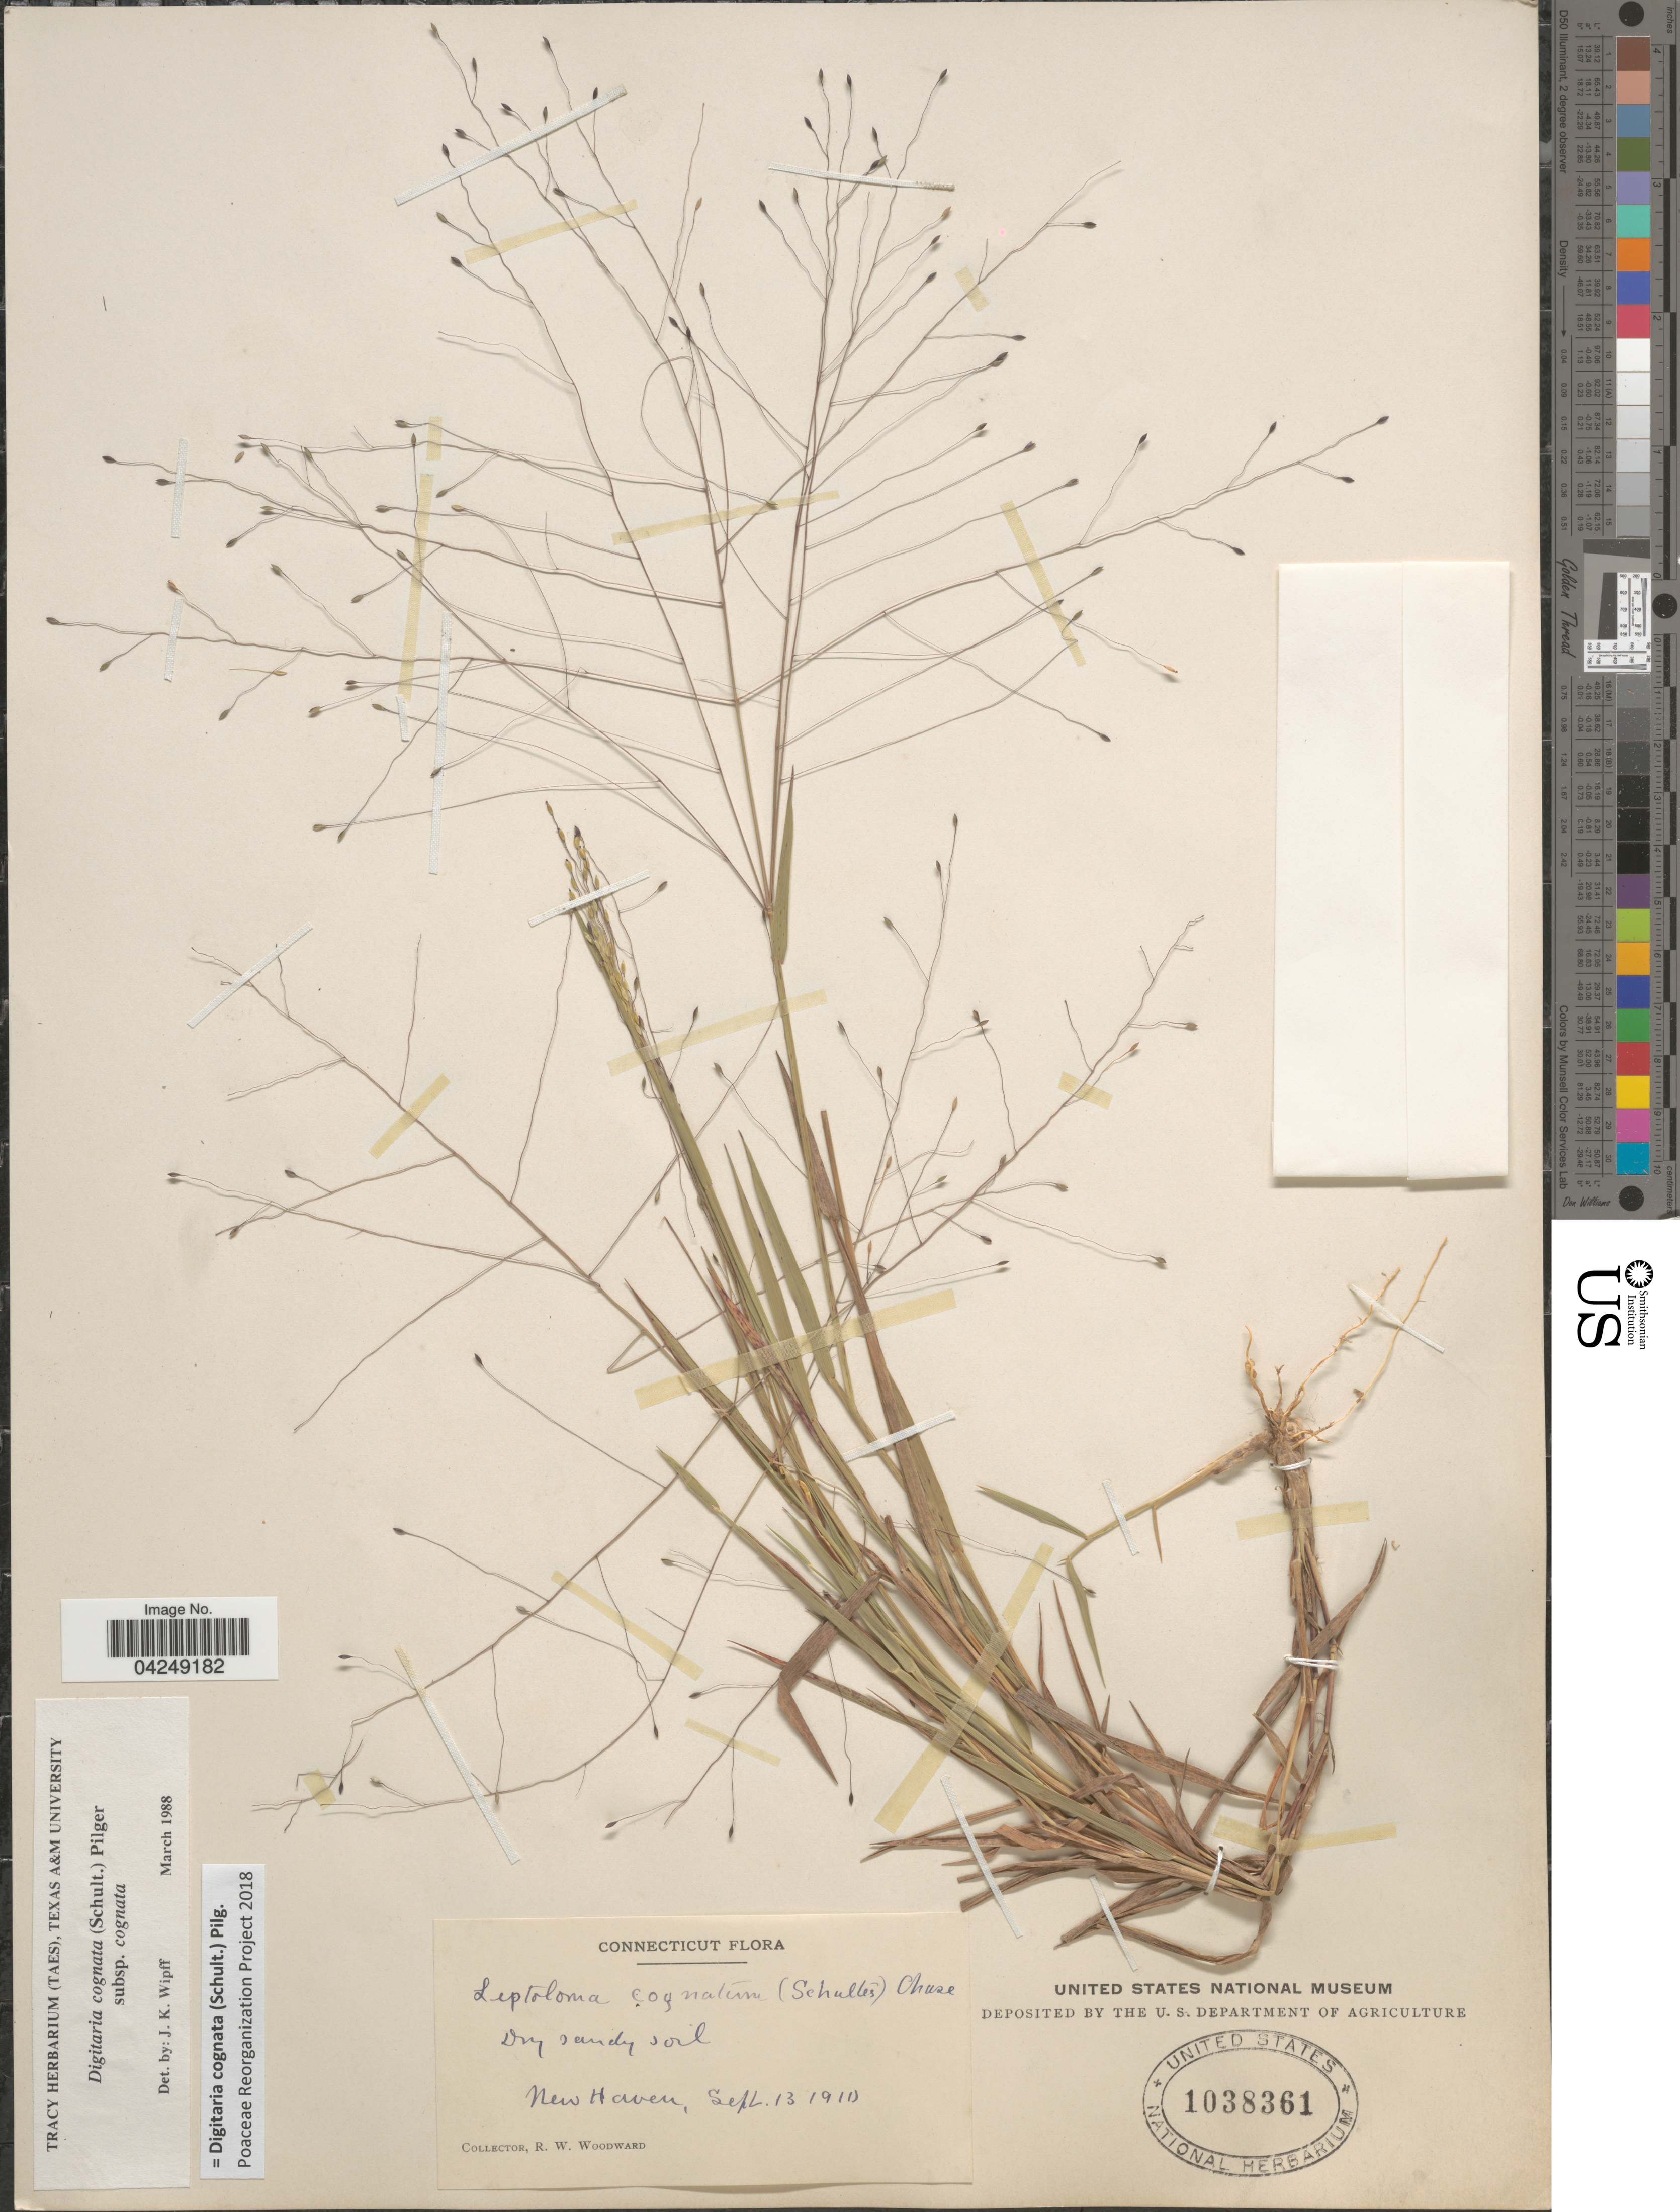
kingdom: Plantae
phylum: Tracheophyta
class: Liliopsida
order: Poales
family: Poaceae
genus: Digitaria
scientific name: Digitaria cognata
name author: (Scult.) Pilg.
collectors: R. Woodward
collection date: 1910-09-13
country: United States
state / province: Connecticut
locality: Dry sandy soil. New Haven.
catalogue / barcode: US 1038361